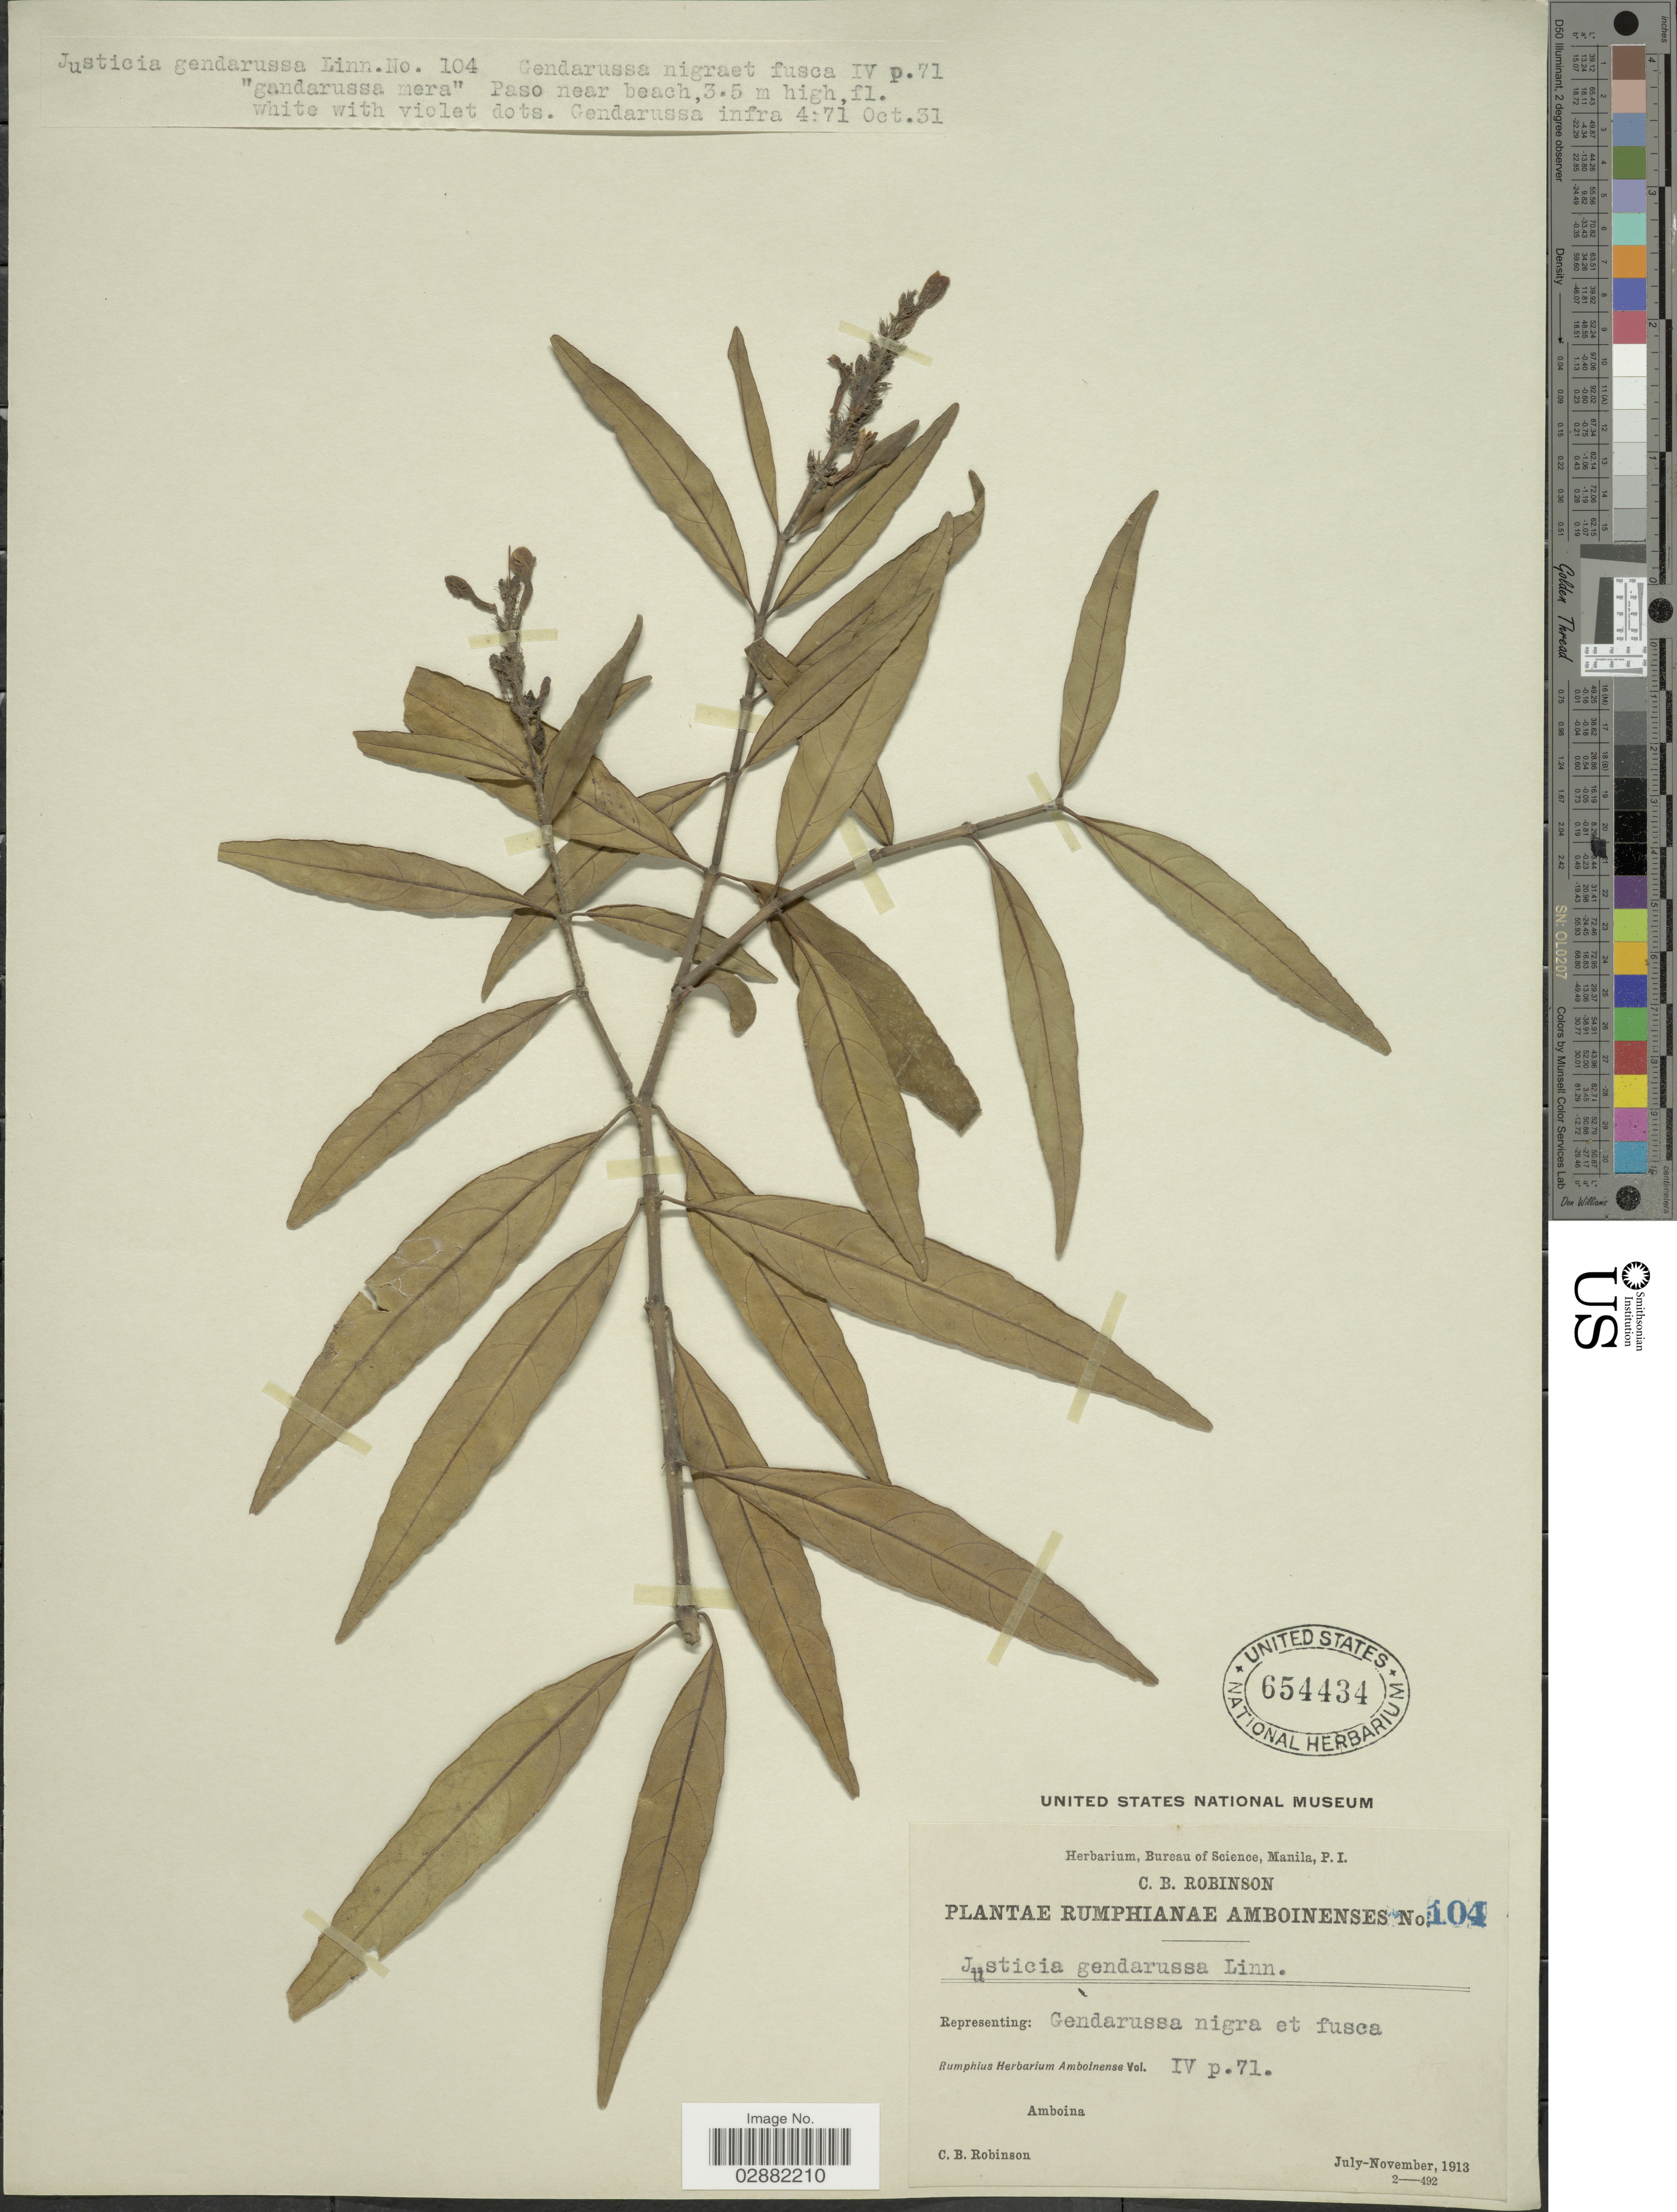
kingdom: Plantae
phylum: Tracheophyta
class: Magnoliopsida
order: Lamiales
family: Acanthaceae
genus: Justicia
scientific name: Justicia gendarussa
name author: Burm. f.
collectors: C. Robinson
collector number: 104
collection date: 1913-10-31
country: Indonesia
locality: Amboina. Paso near beach.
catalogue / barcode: US 654434